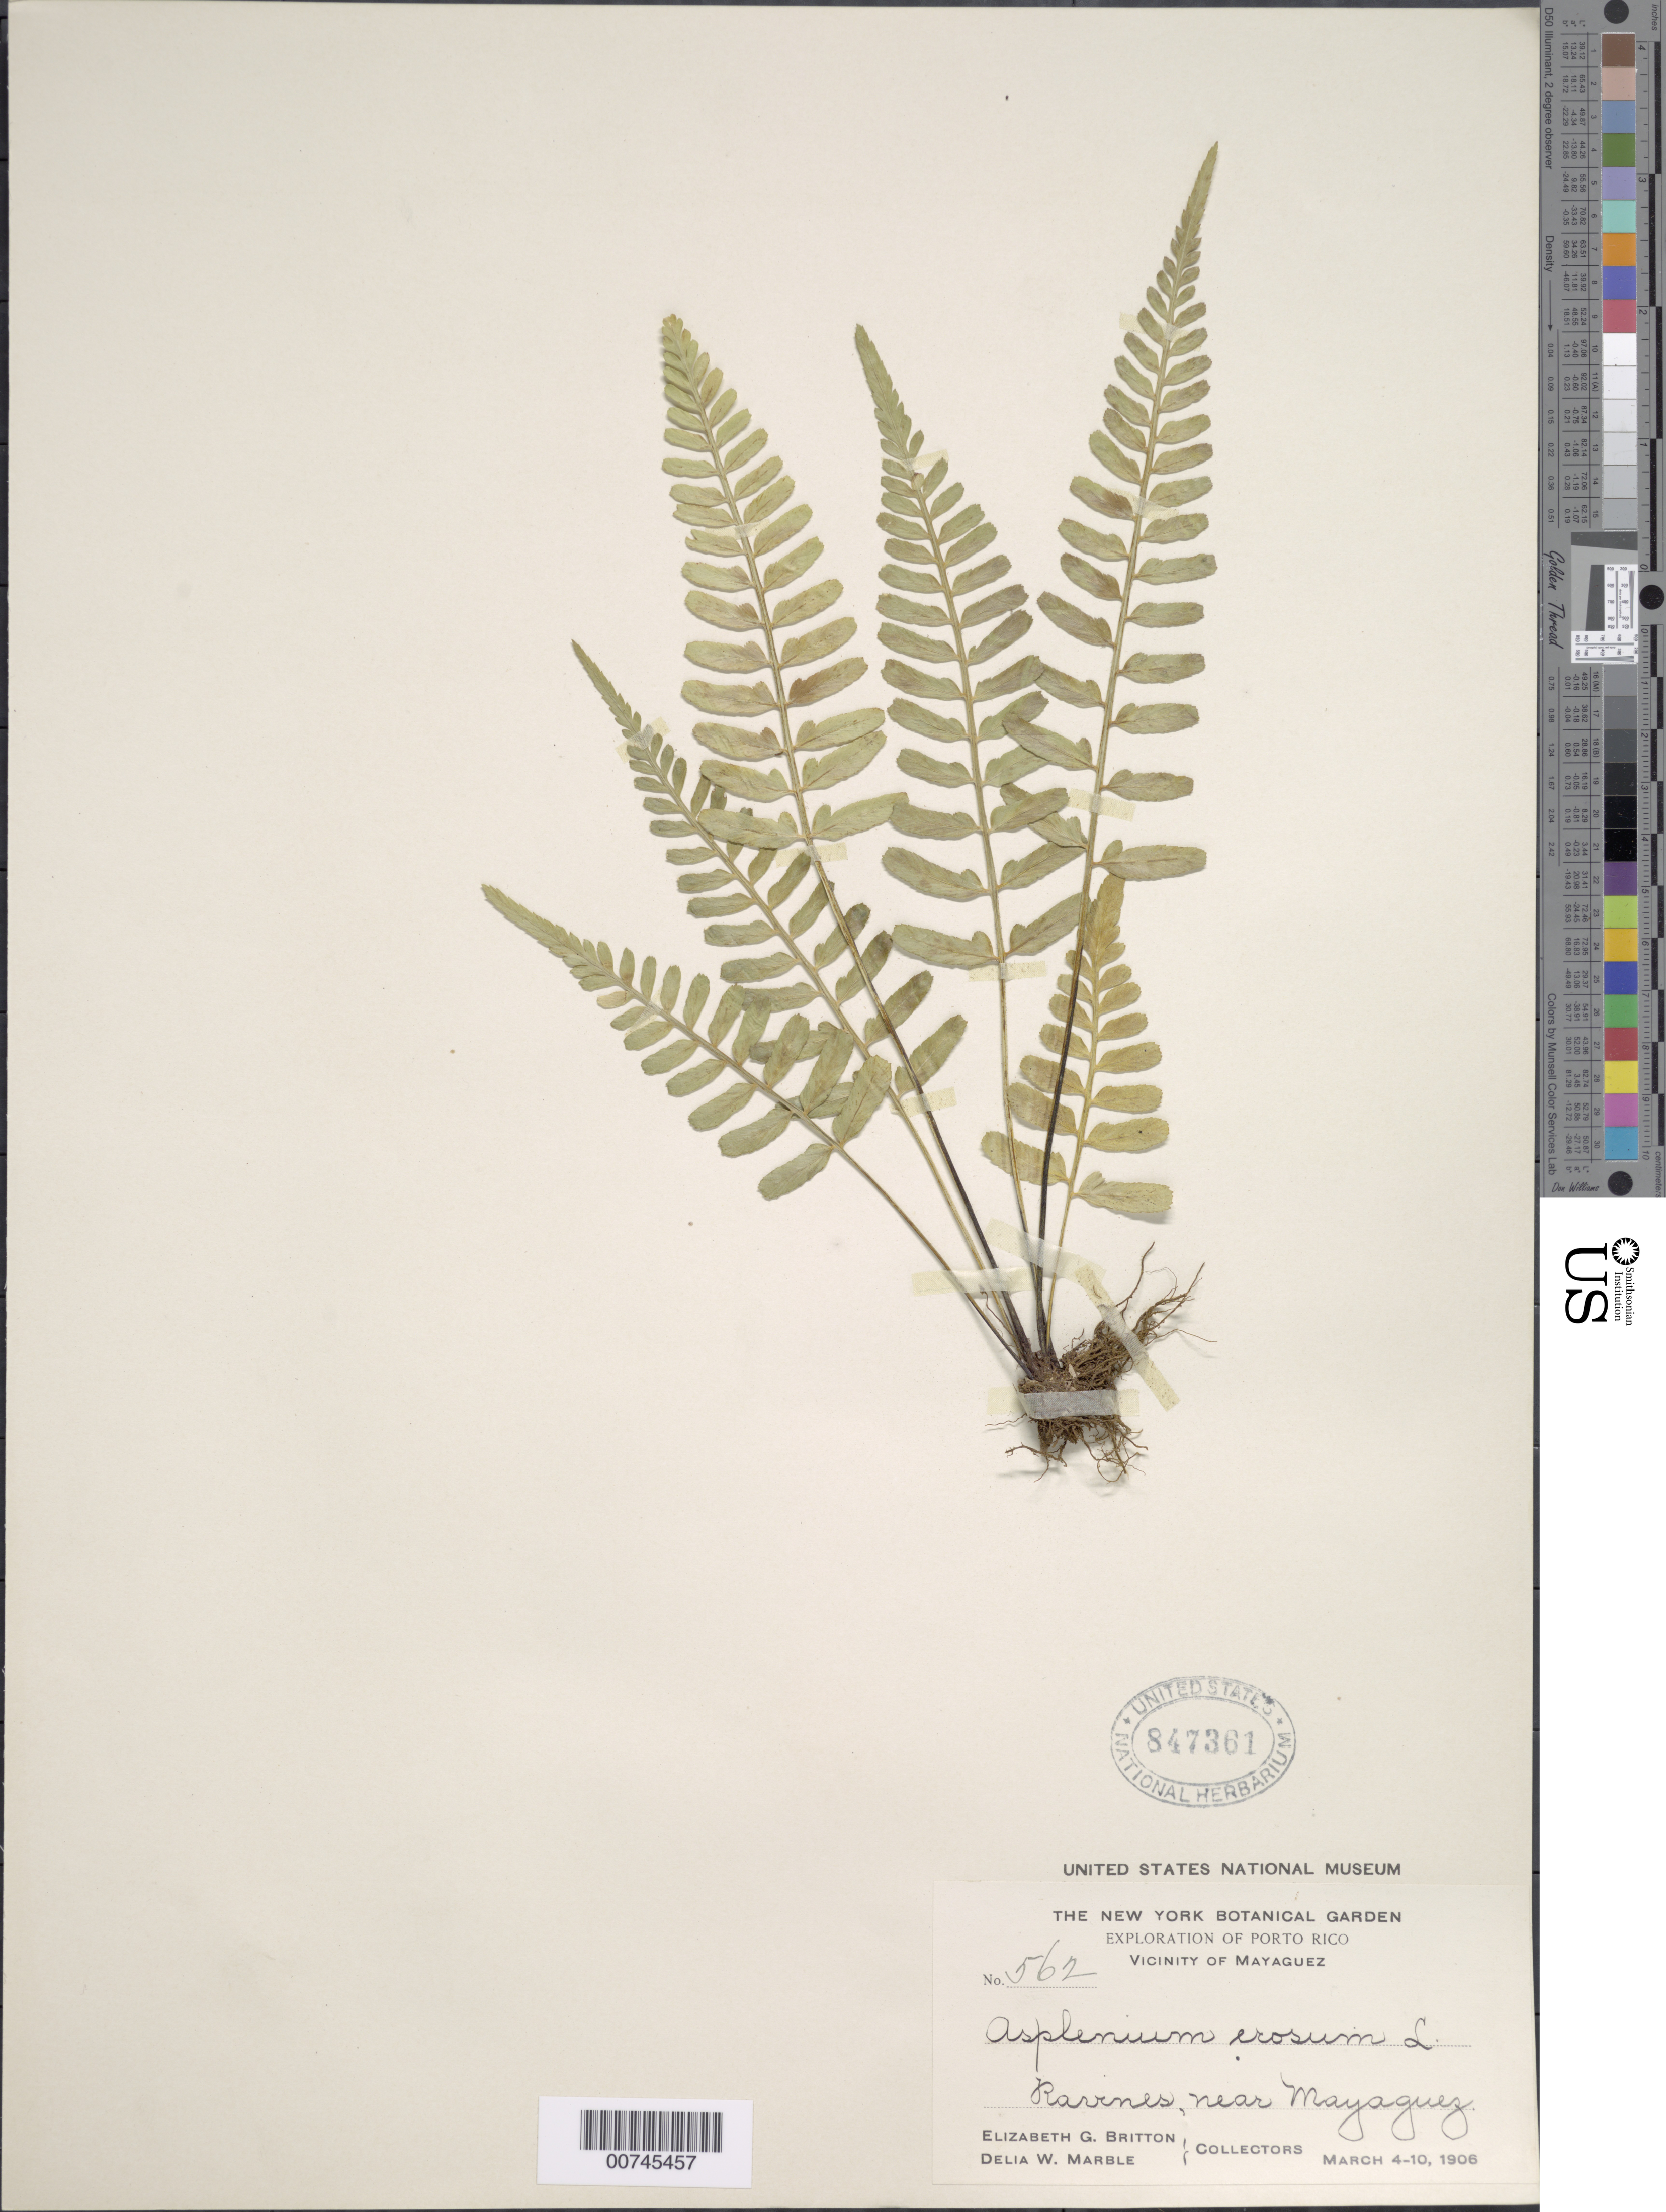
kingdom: Plantae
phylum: Tracheophyta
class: Polypodiopsida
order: Polypodiales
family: Aspleniaceae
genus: Asplenium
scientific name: Asplenium auritum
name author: Sw.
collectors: E. G. Britton & D. W. Marble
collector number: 562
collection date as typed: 04 Mar 1906 to 10 Mar 1906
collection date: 1906-03-04/1906-03-10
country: Puerto Rico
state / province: Mayagüez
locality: Vicinity of Mayaguez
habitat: Ravines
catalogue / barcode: US 847361